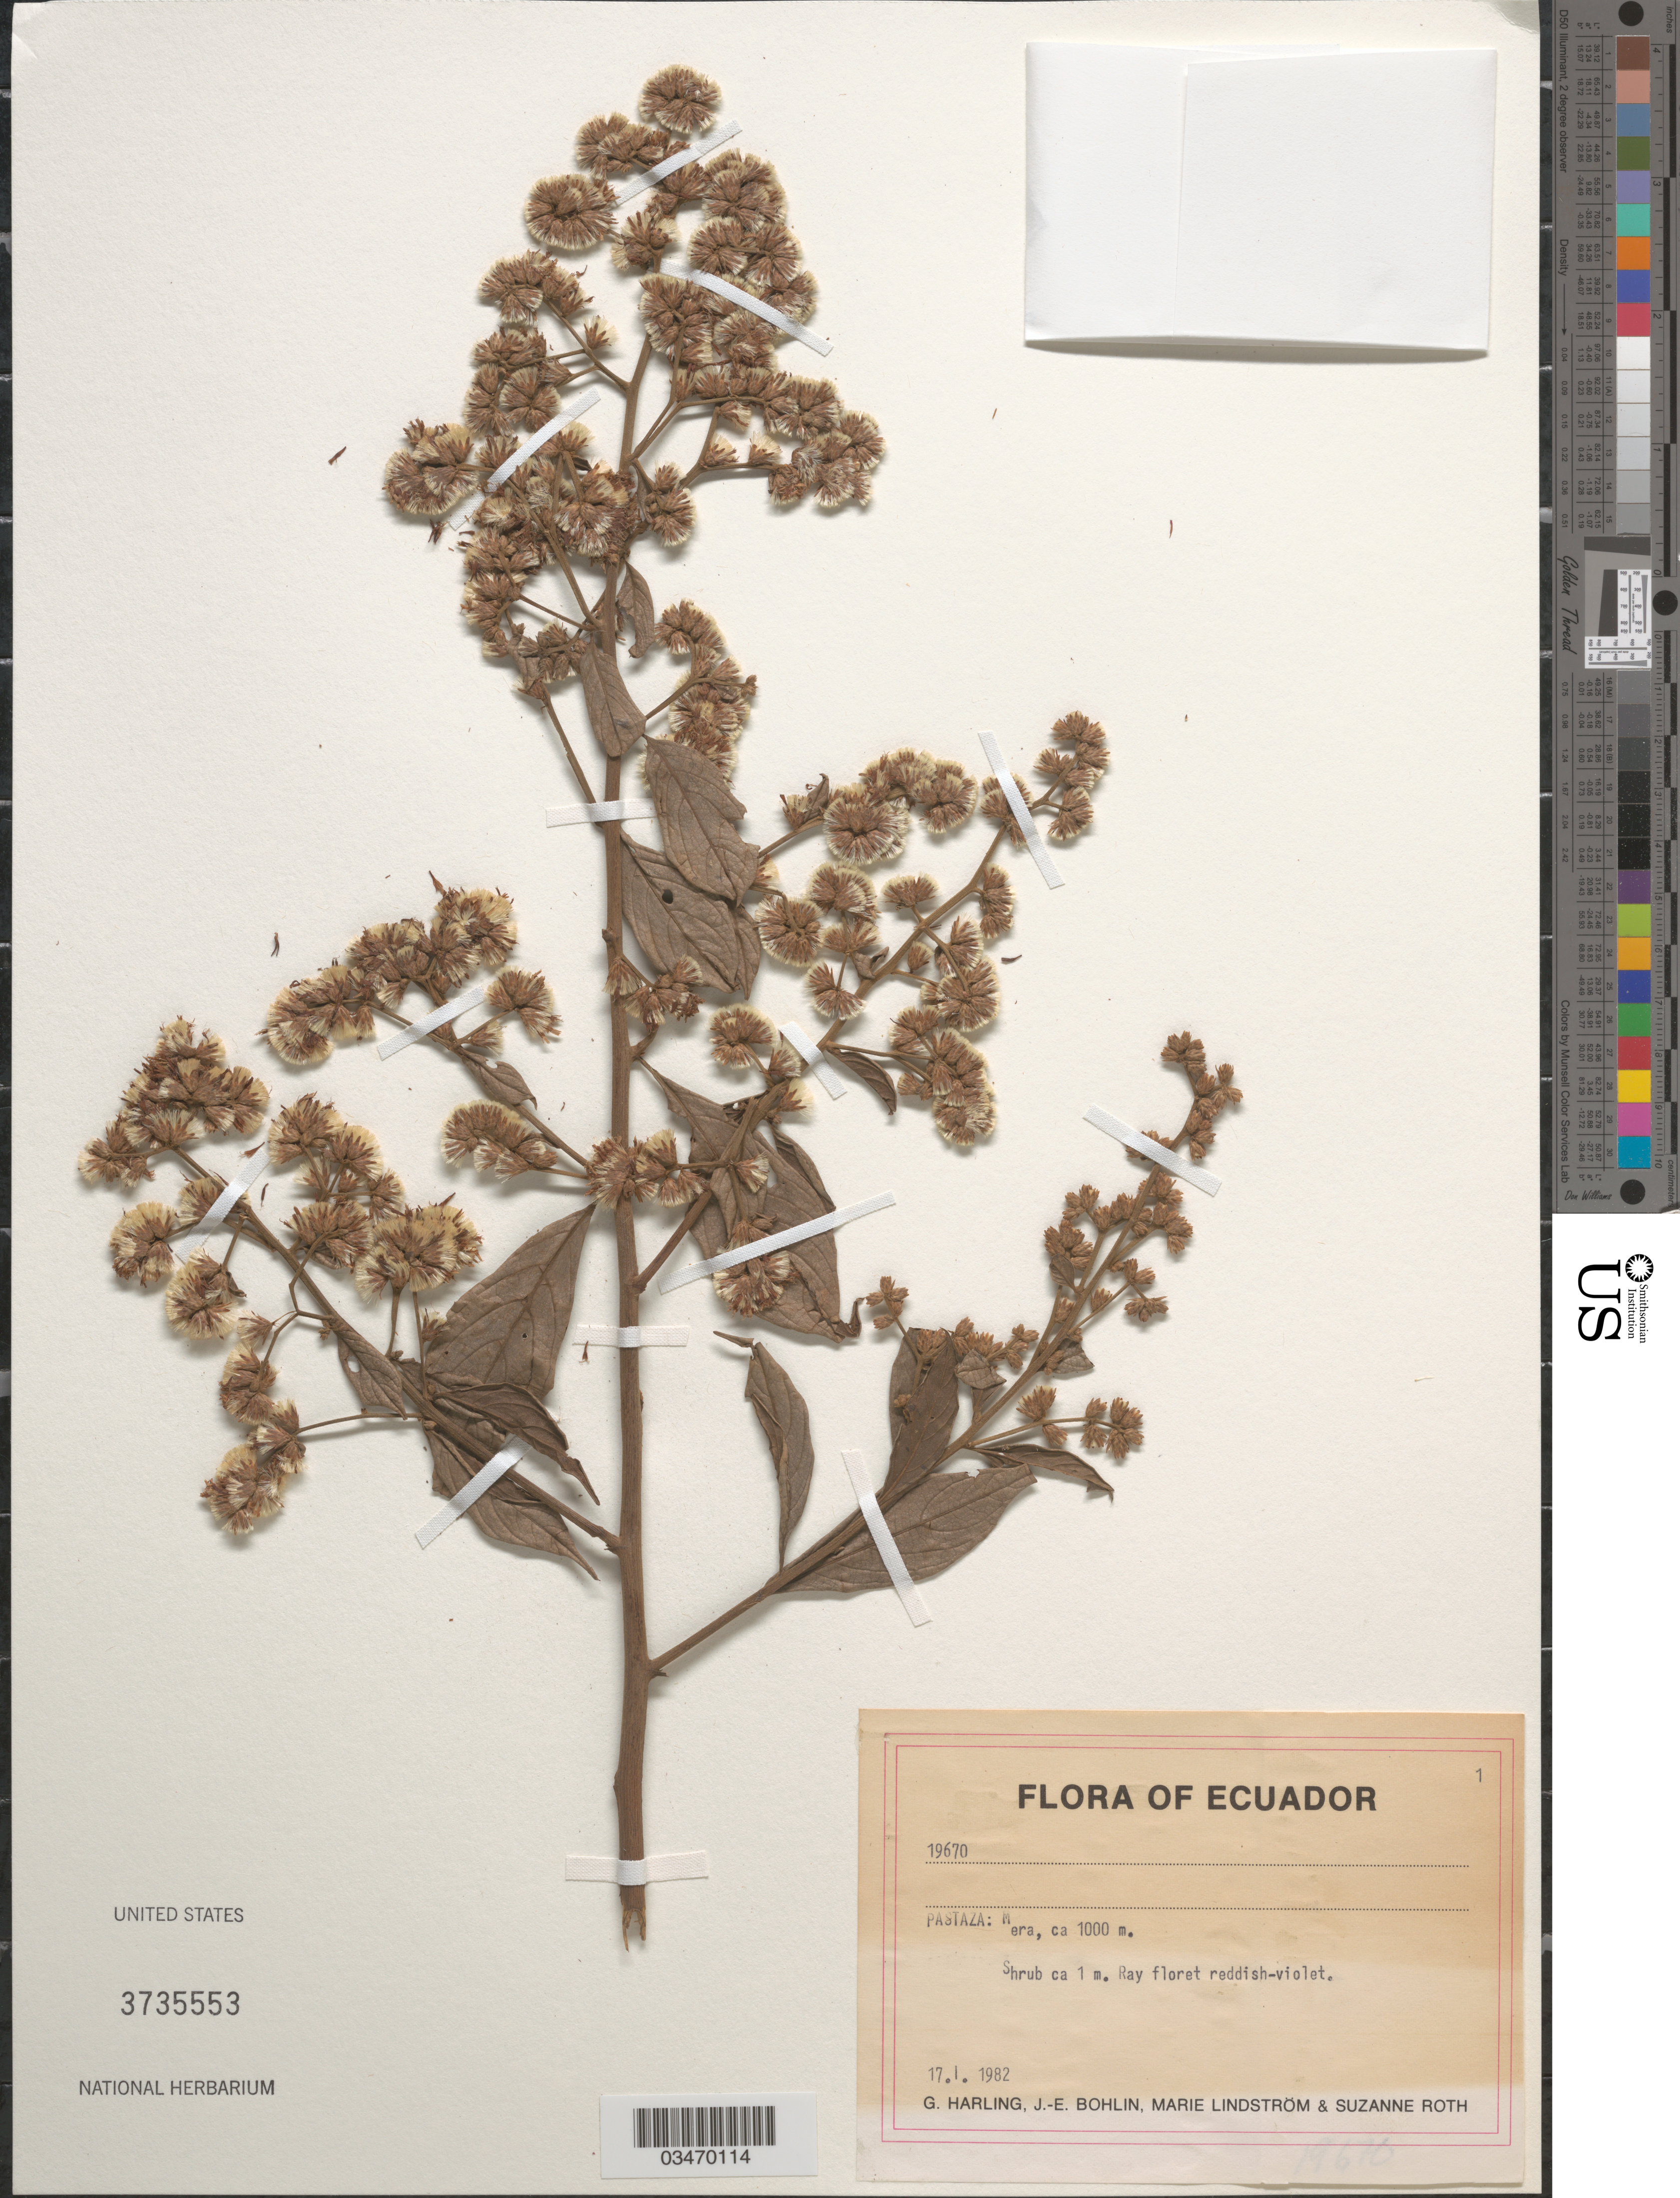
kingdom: Plantae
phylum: Tracheophyta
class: Magnoliopsida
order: Asterales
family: Asteraceae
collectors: G. Harling, J. Bohlin, M. Lindström & S. Roth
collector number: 19670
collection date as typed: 17 Jan 1982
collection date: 1982-01-17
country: Ecuador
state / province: Pastaza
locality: Mera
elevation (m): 1000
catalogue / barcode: US 3735553